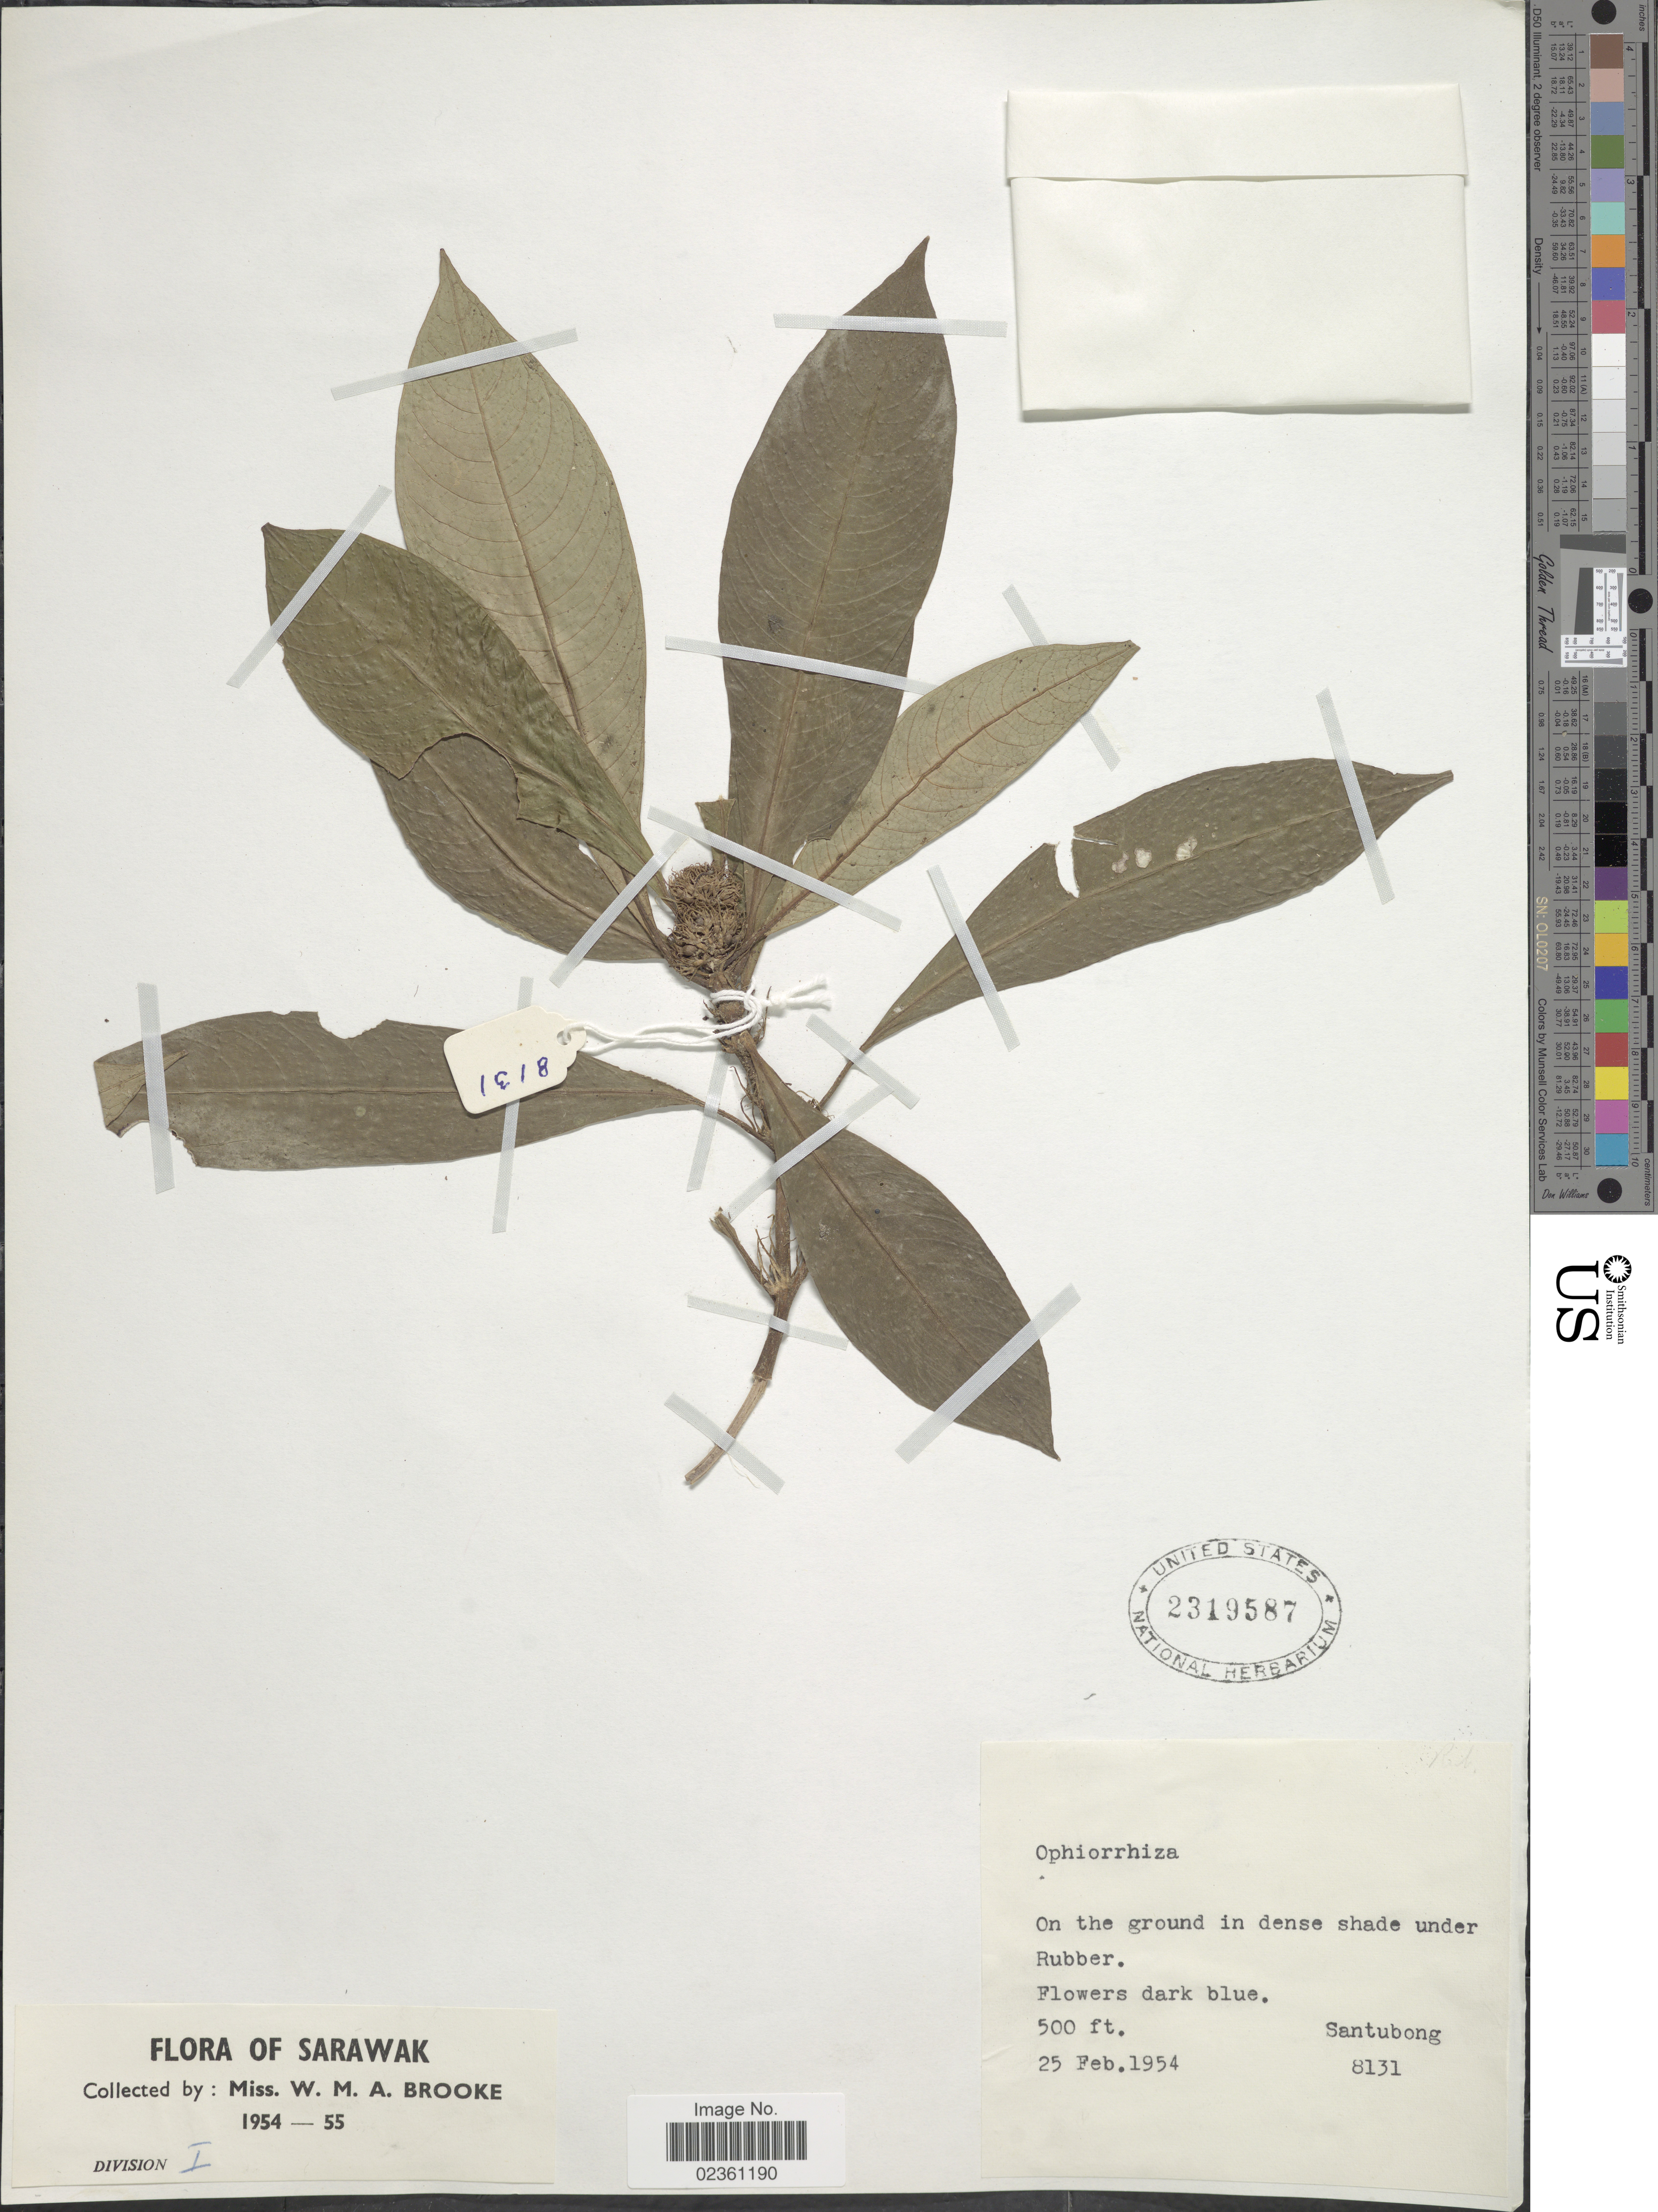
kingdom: Plantae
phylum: Tracheophyta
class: Magnoliopsida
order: Gentianales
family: Rubiaceae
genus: Ophiorrhiza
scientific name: Ophiorrhiza sp.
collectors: W. Brooke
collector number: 8131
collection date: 1954-02-25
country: Malaysia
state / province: Sarawak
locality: On the ground in dense shade under Rubber, Santubong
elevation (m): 152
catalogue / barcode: US 2319587